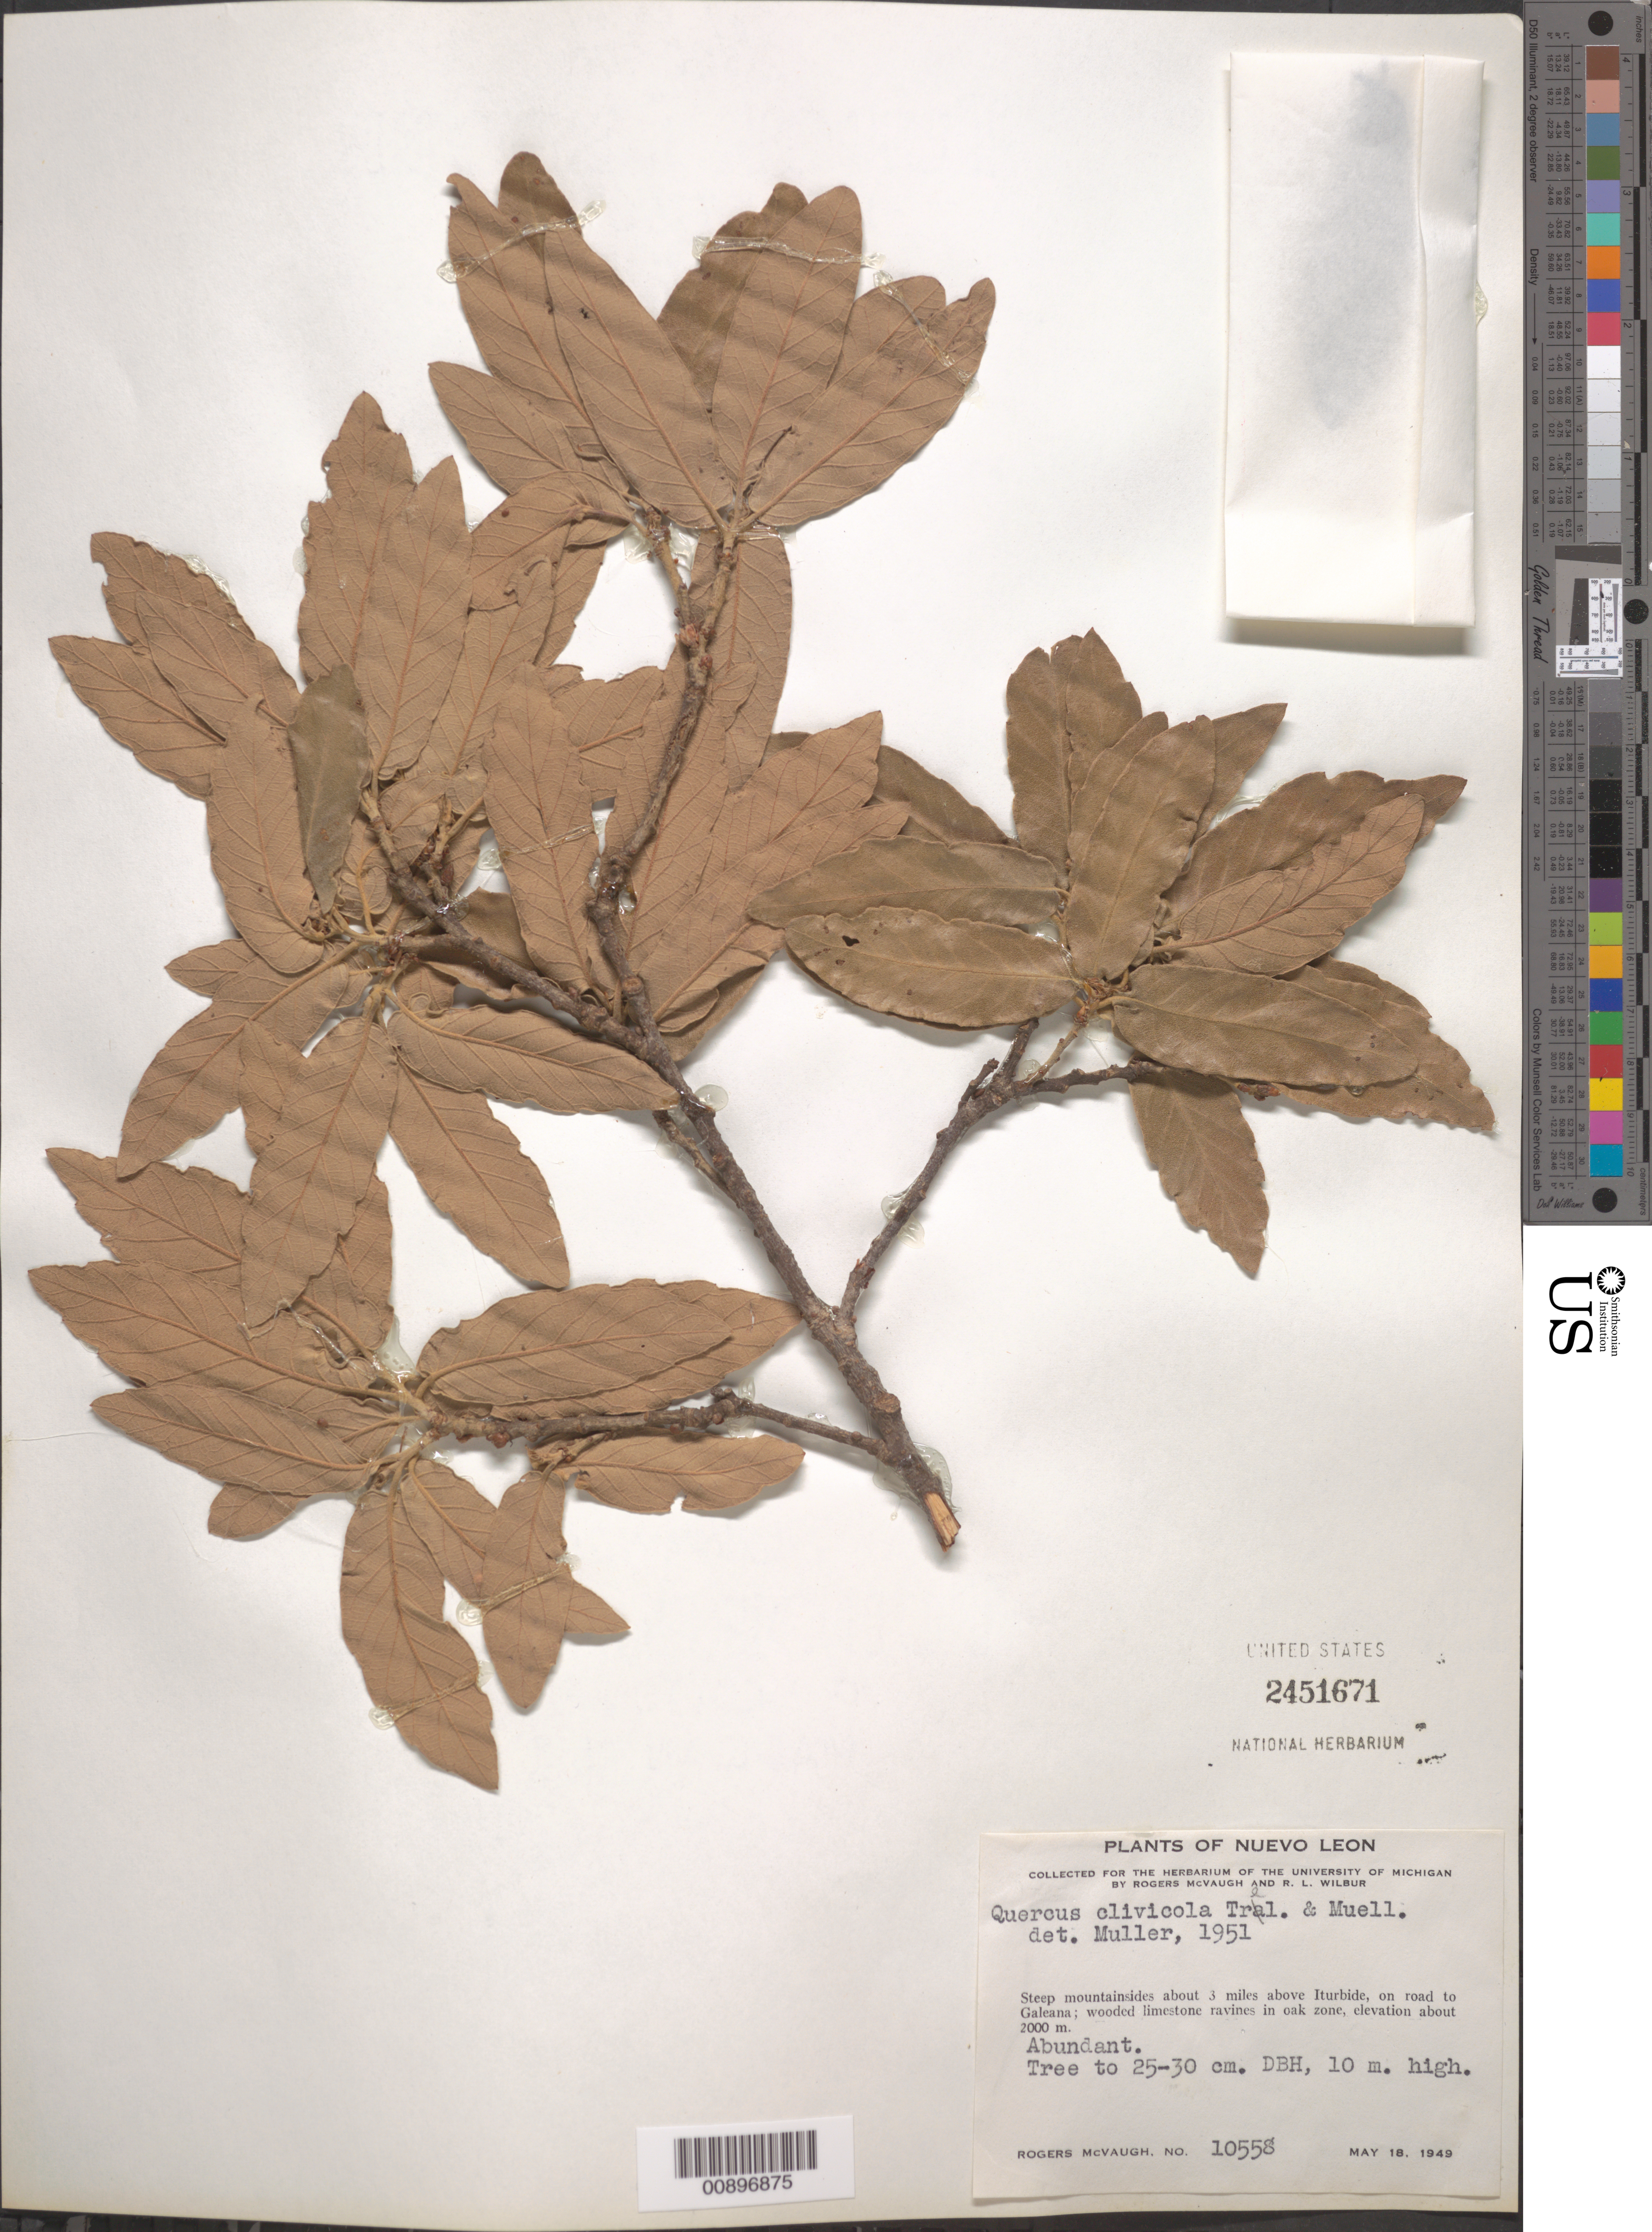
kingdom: Plantae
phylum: Tracheophyta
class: Magnoliopsida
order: Fagales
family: Fagaceae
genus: Quercus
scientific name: Quercus clivicola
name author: Trel. & C.H. Mull.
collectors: R. McVaugh & R. L. Wilbur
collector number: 10558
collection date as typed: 18 May 1949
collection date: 1949-05-18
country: Mexico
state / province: Nuevo León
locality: Steep mountainsides about 3 miles above Iturbide, on road to Galeana.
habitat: Wooded limestone ravines in oak zone.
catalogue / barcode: US 2451671